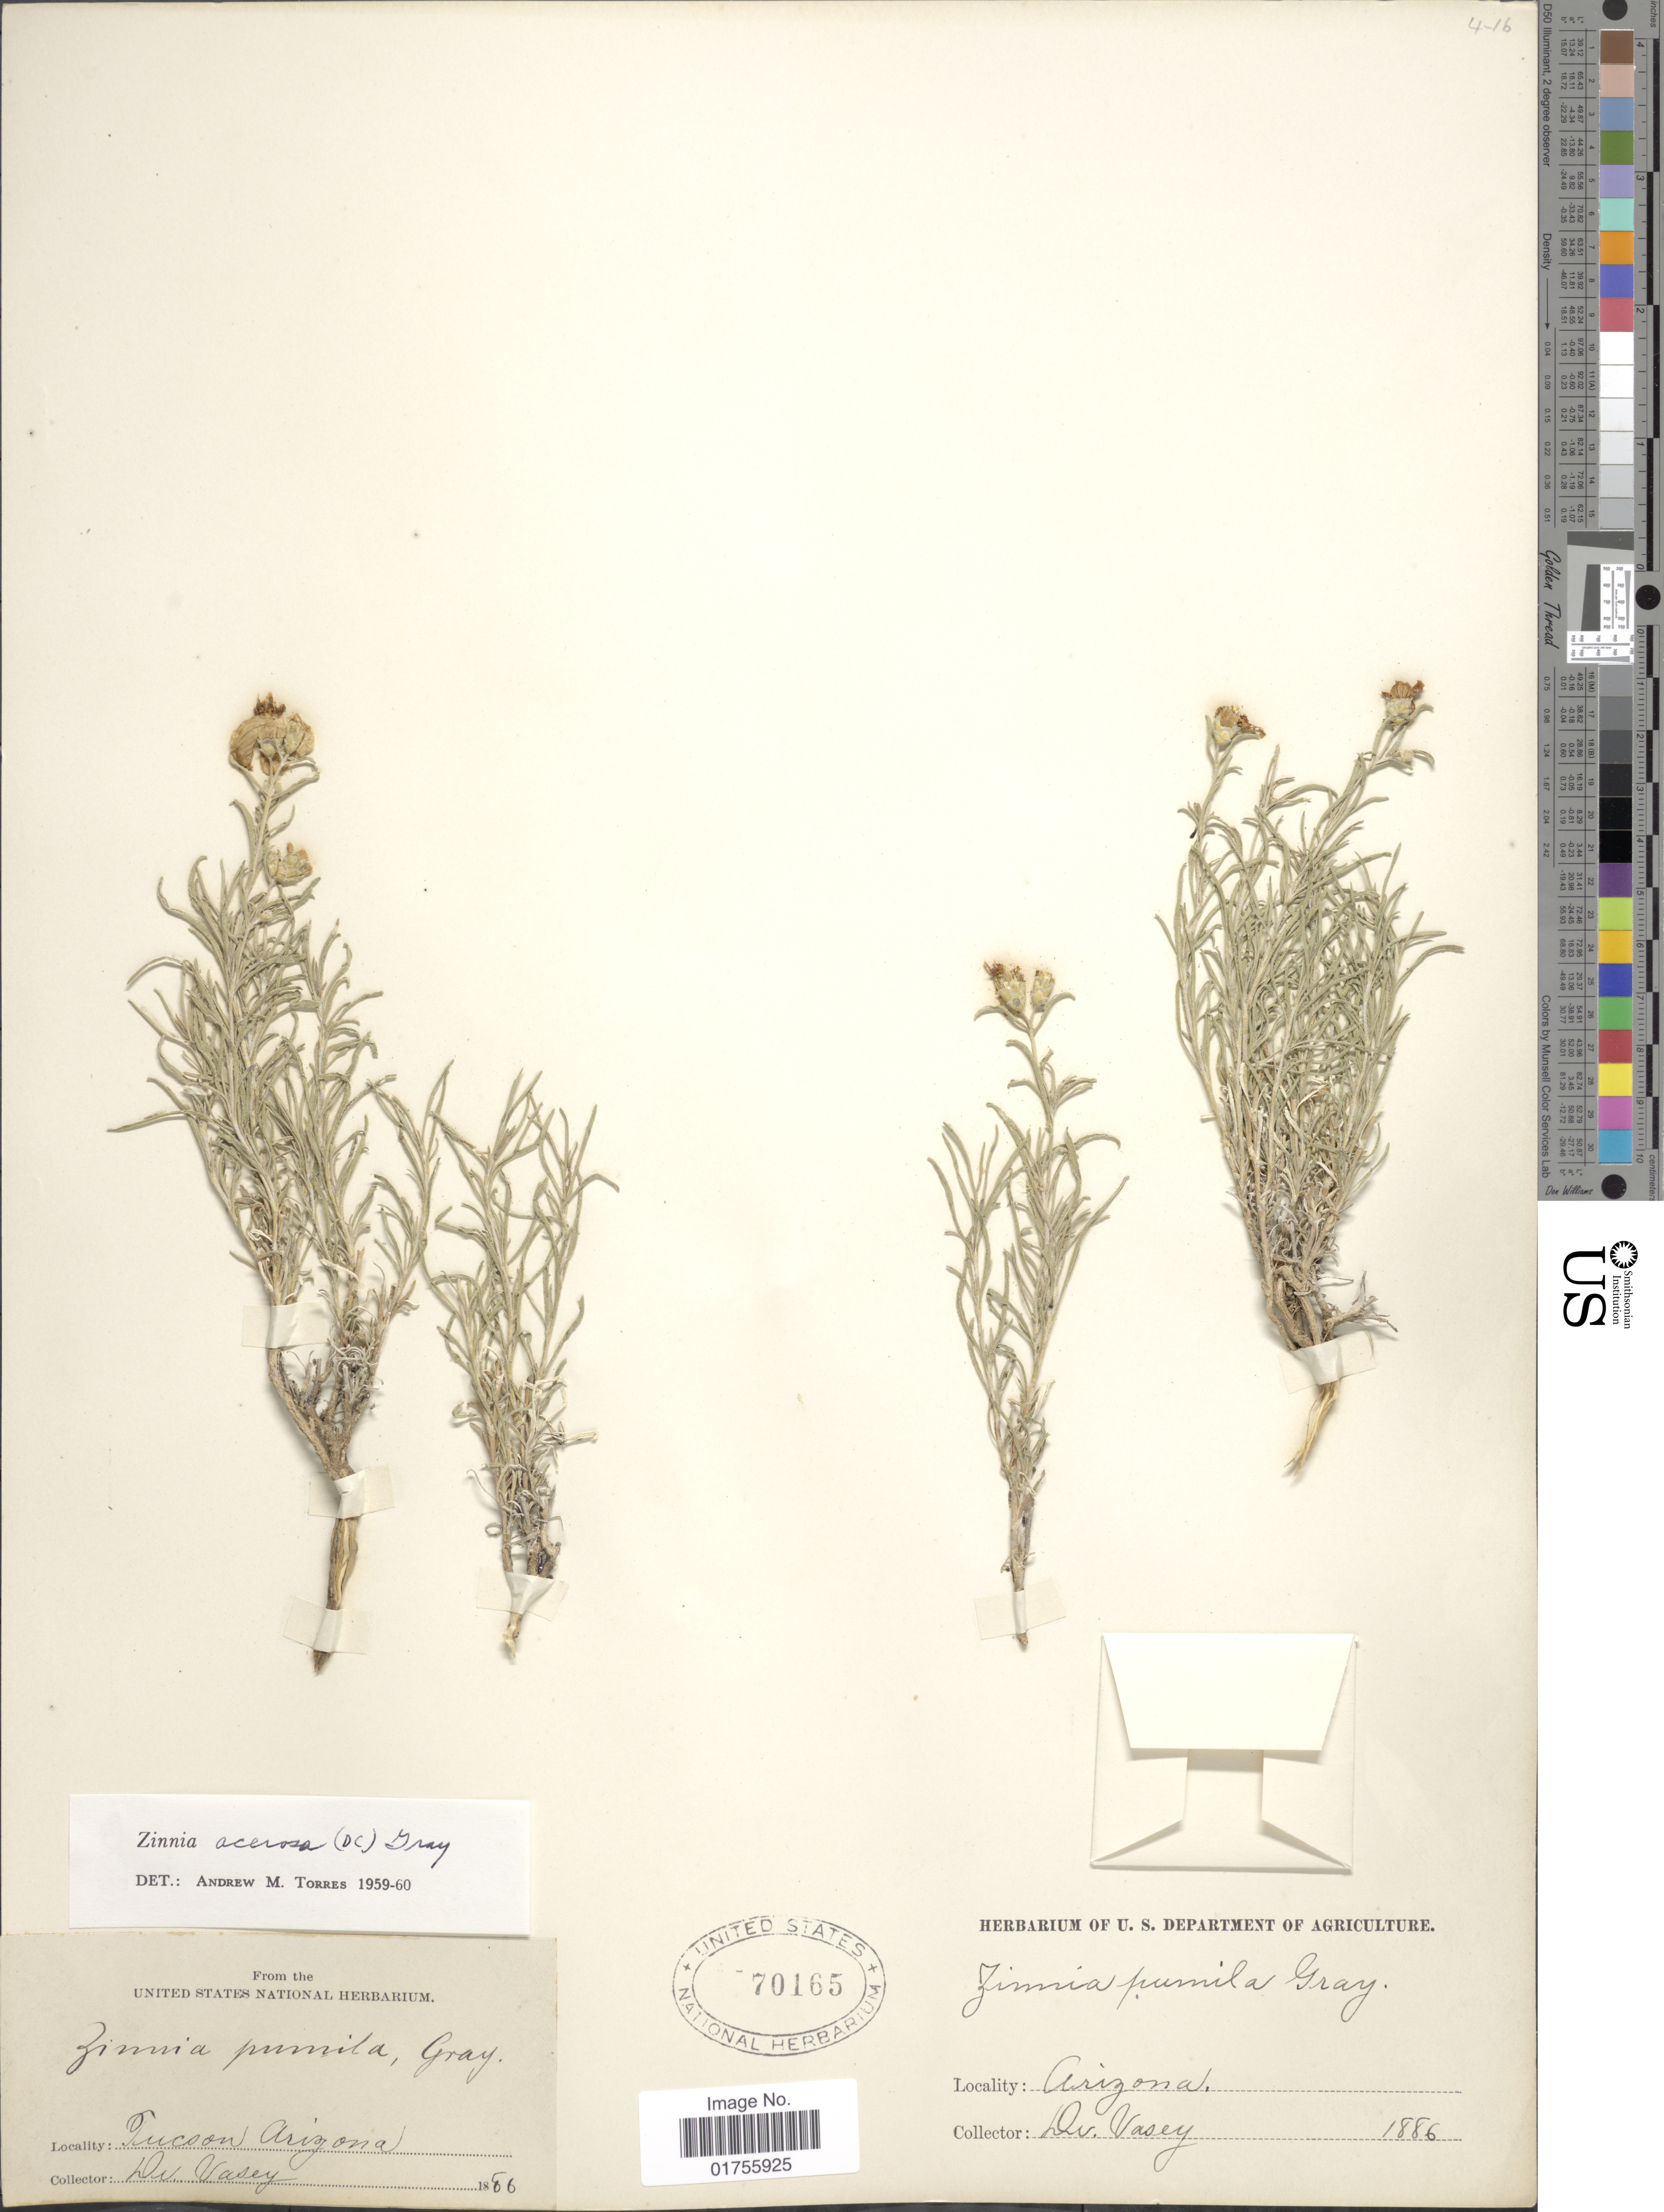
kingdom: Plantae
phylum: Tracheophyta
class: Magnoliopsida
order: Asterales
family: Asteraceae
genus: Zinnia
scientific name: Zinnia acerosa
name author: (DC.) A. Gray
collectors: Vasey, --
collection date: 1886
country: United States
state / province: Arizona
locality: Tucson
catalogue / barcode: US 70165